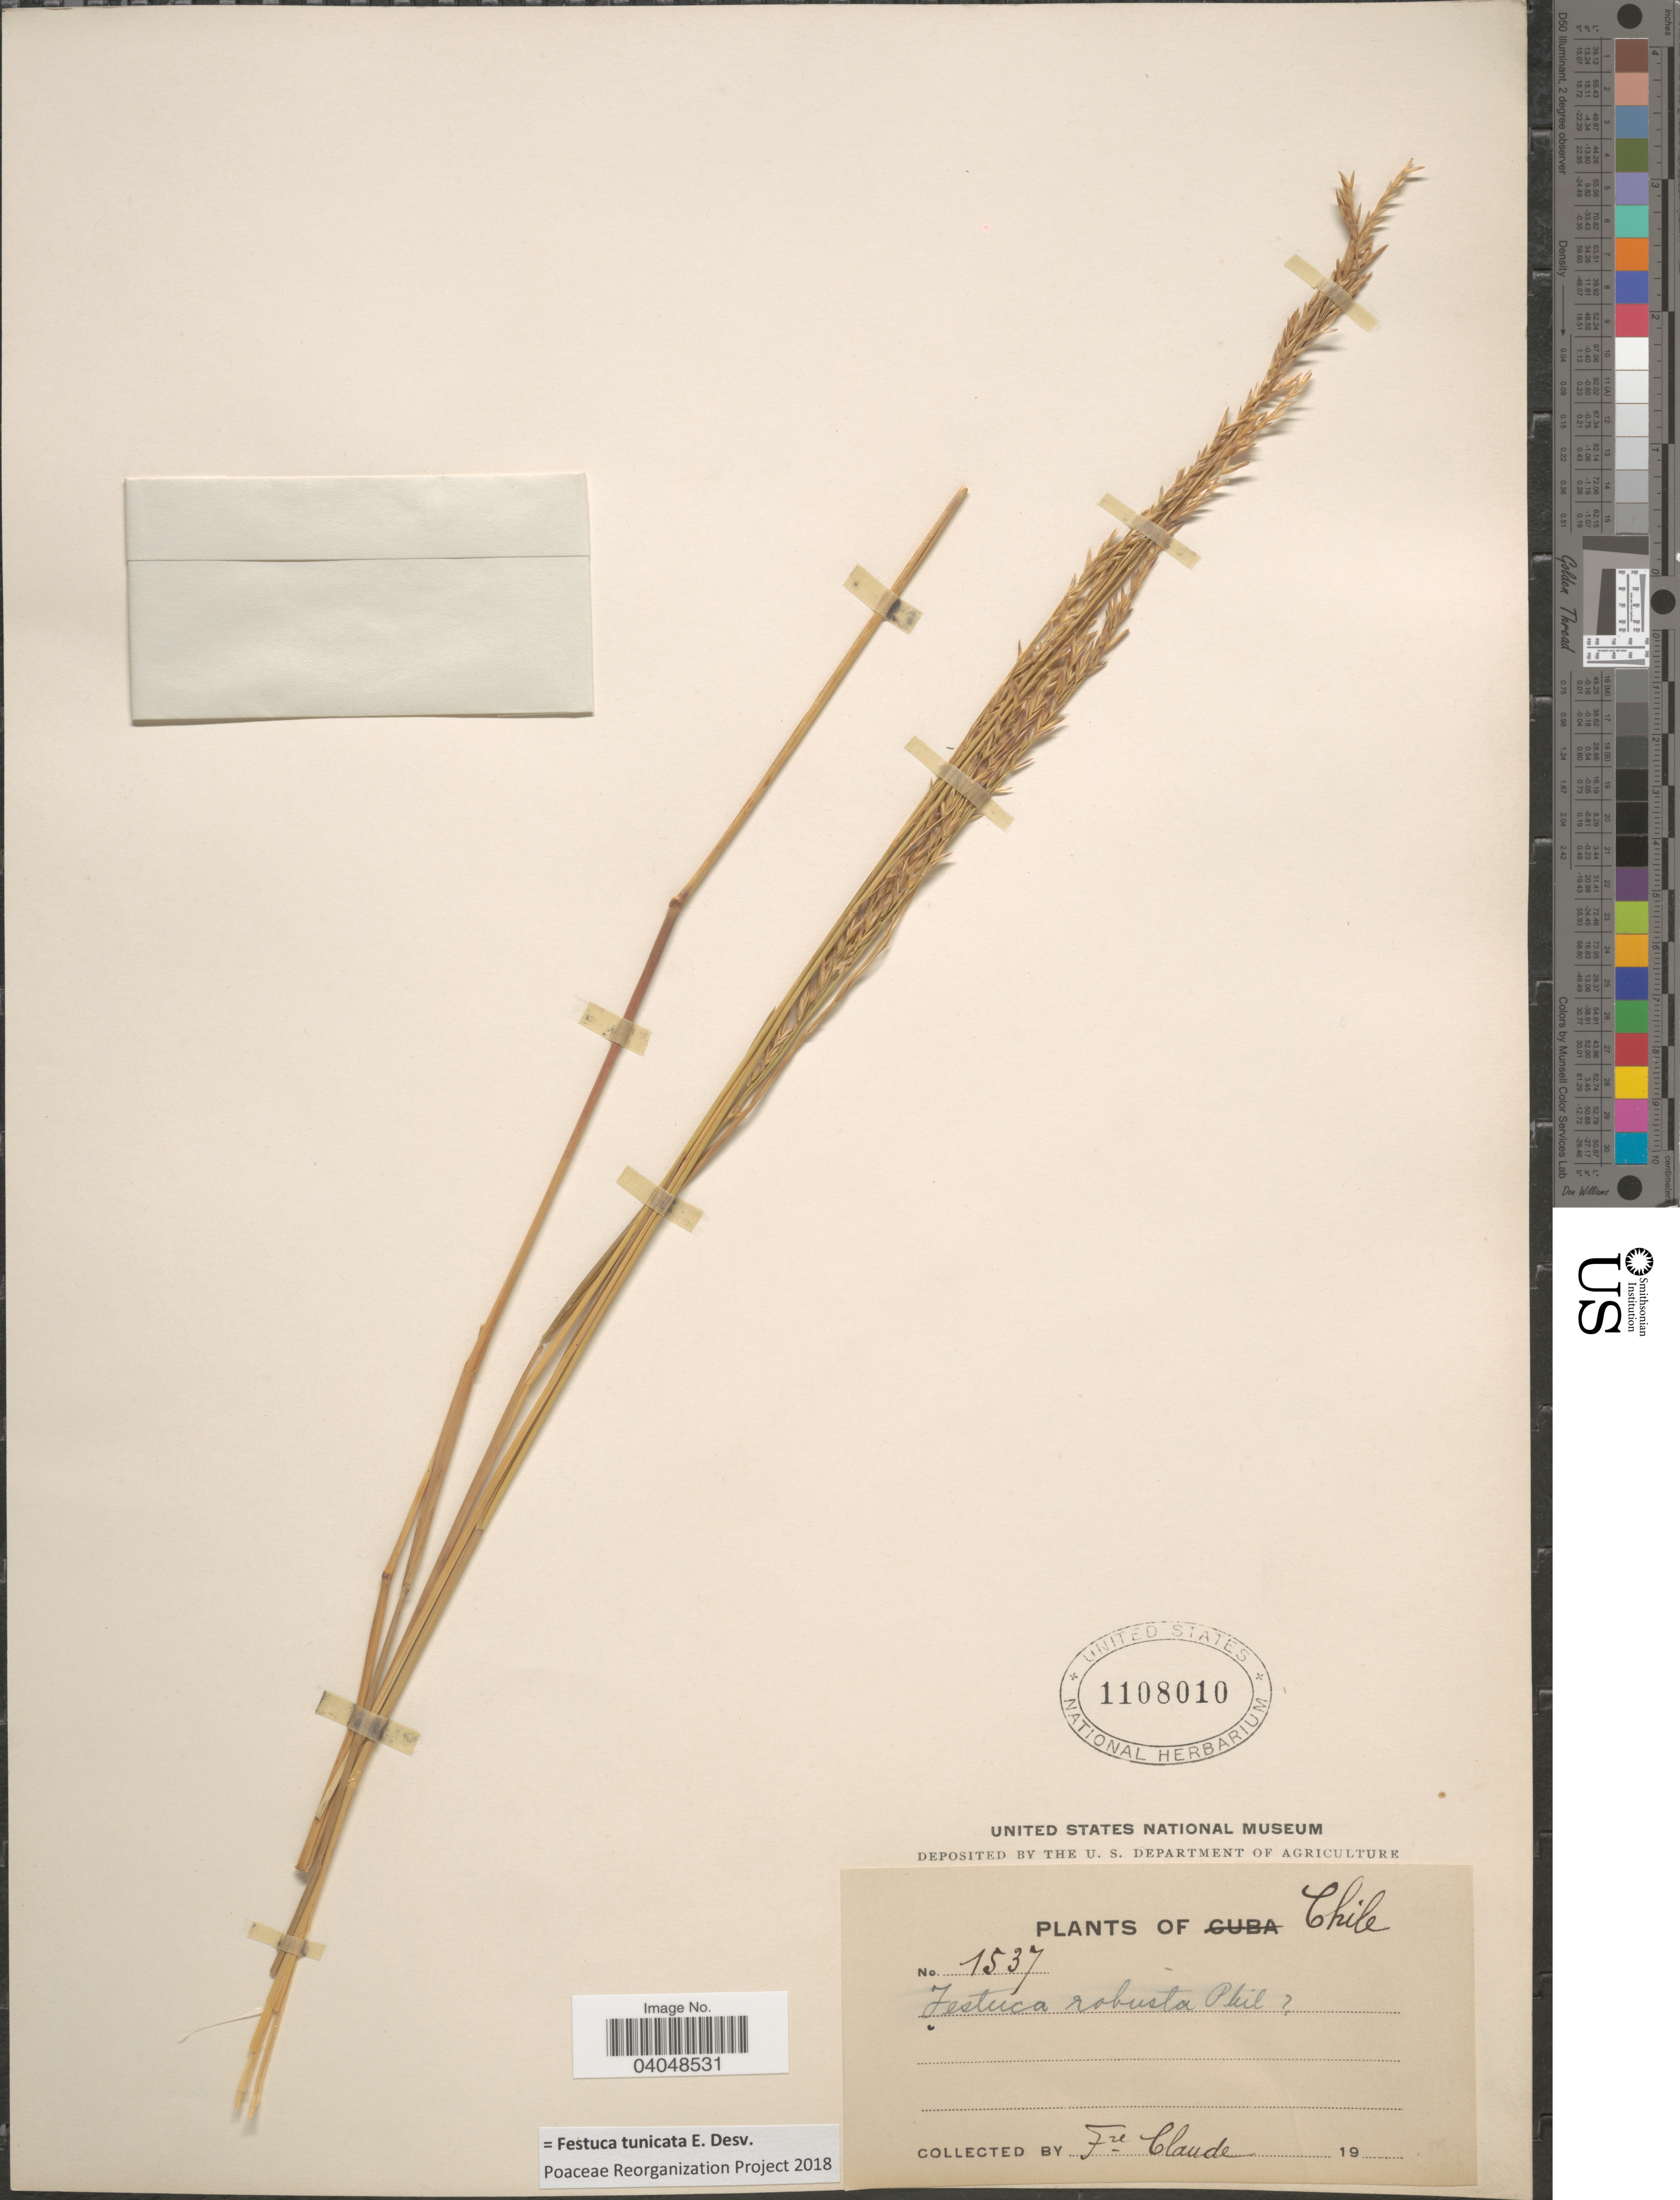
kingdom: Plantae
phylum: Tracheophyta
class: Liliopsida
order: Poales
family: Poaceae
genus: Festuca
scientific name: Festuca tunicata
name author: É. Desv.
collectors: Fre. Claude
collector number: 1537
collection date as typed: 19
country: Chile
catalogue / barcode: US 1108010